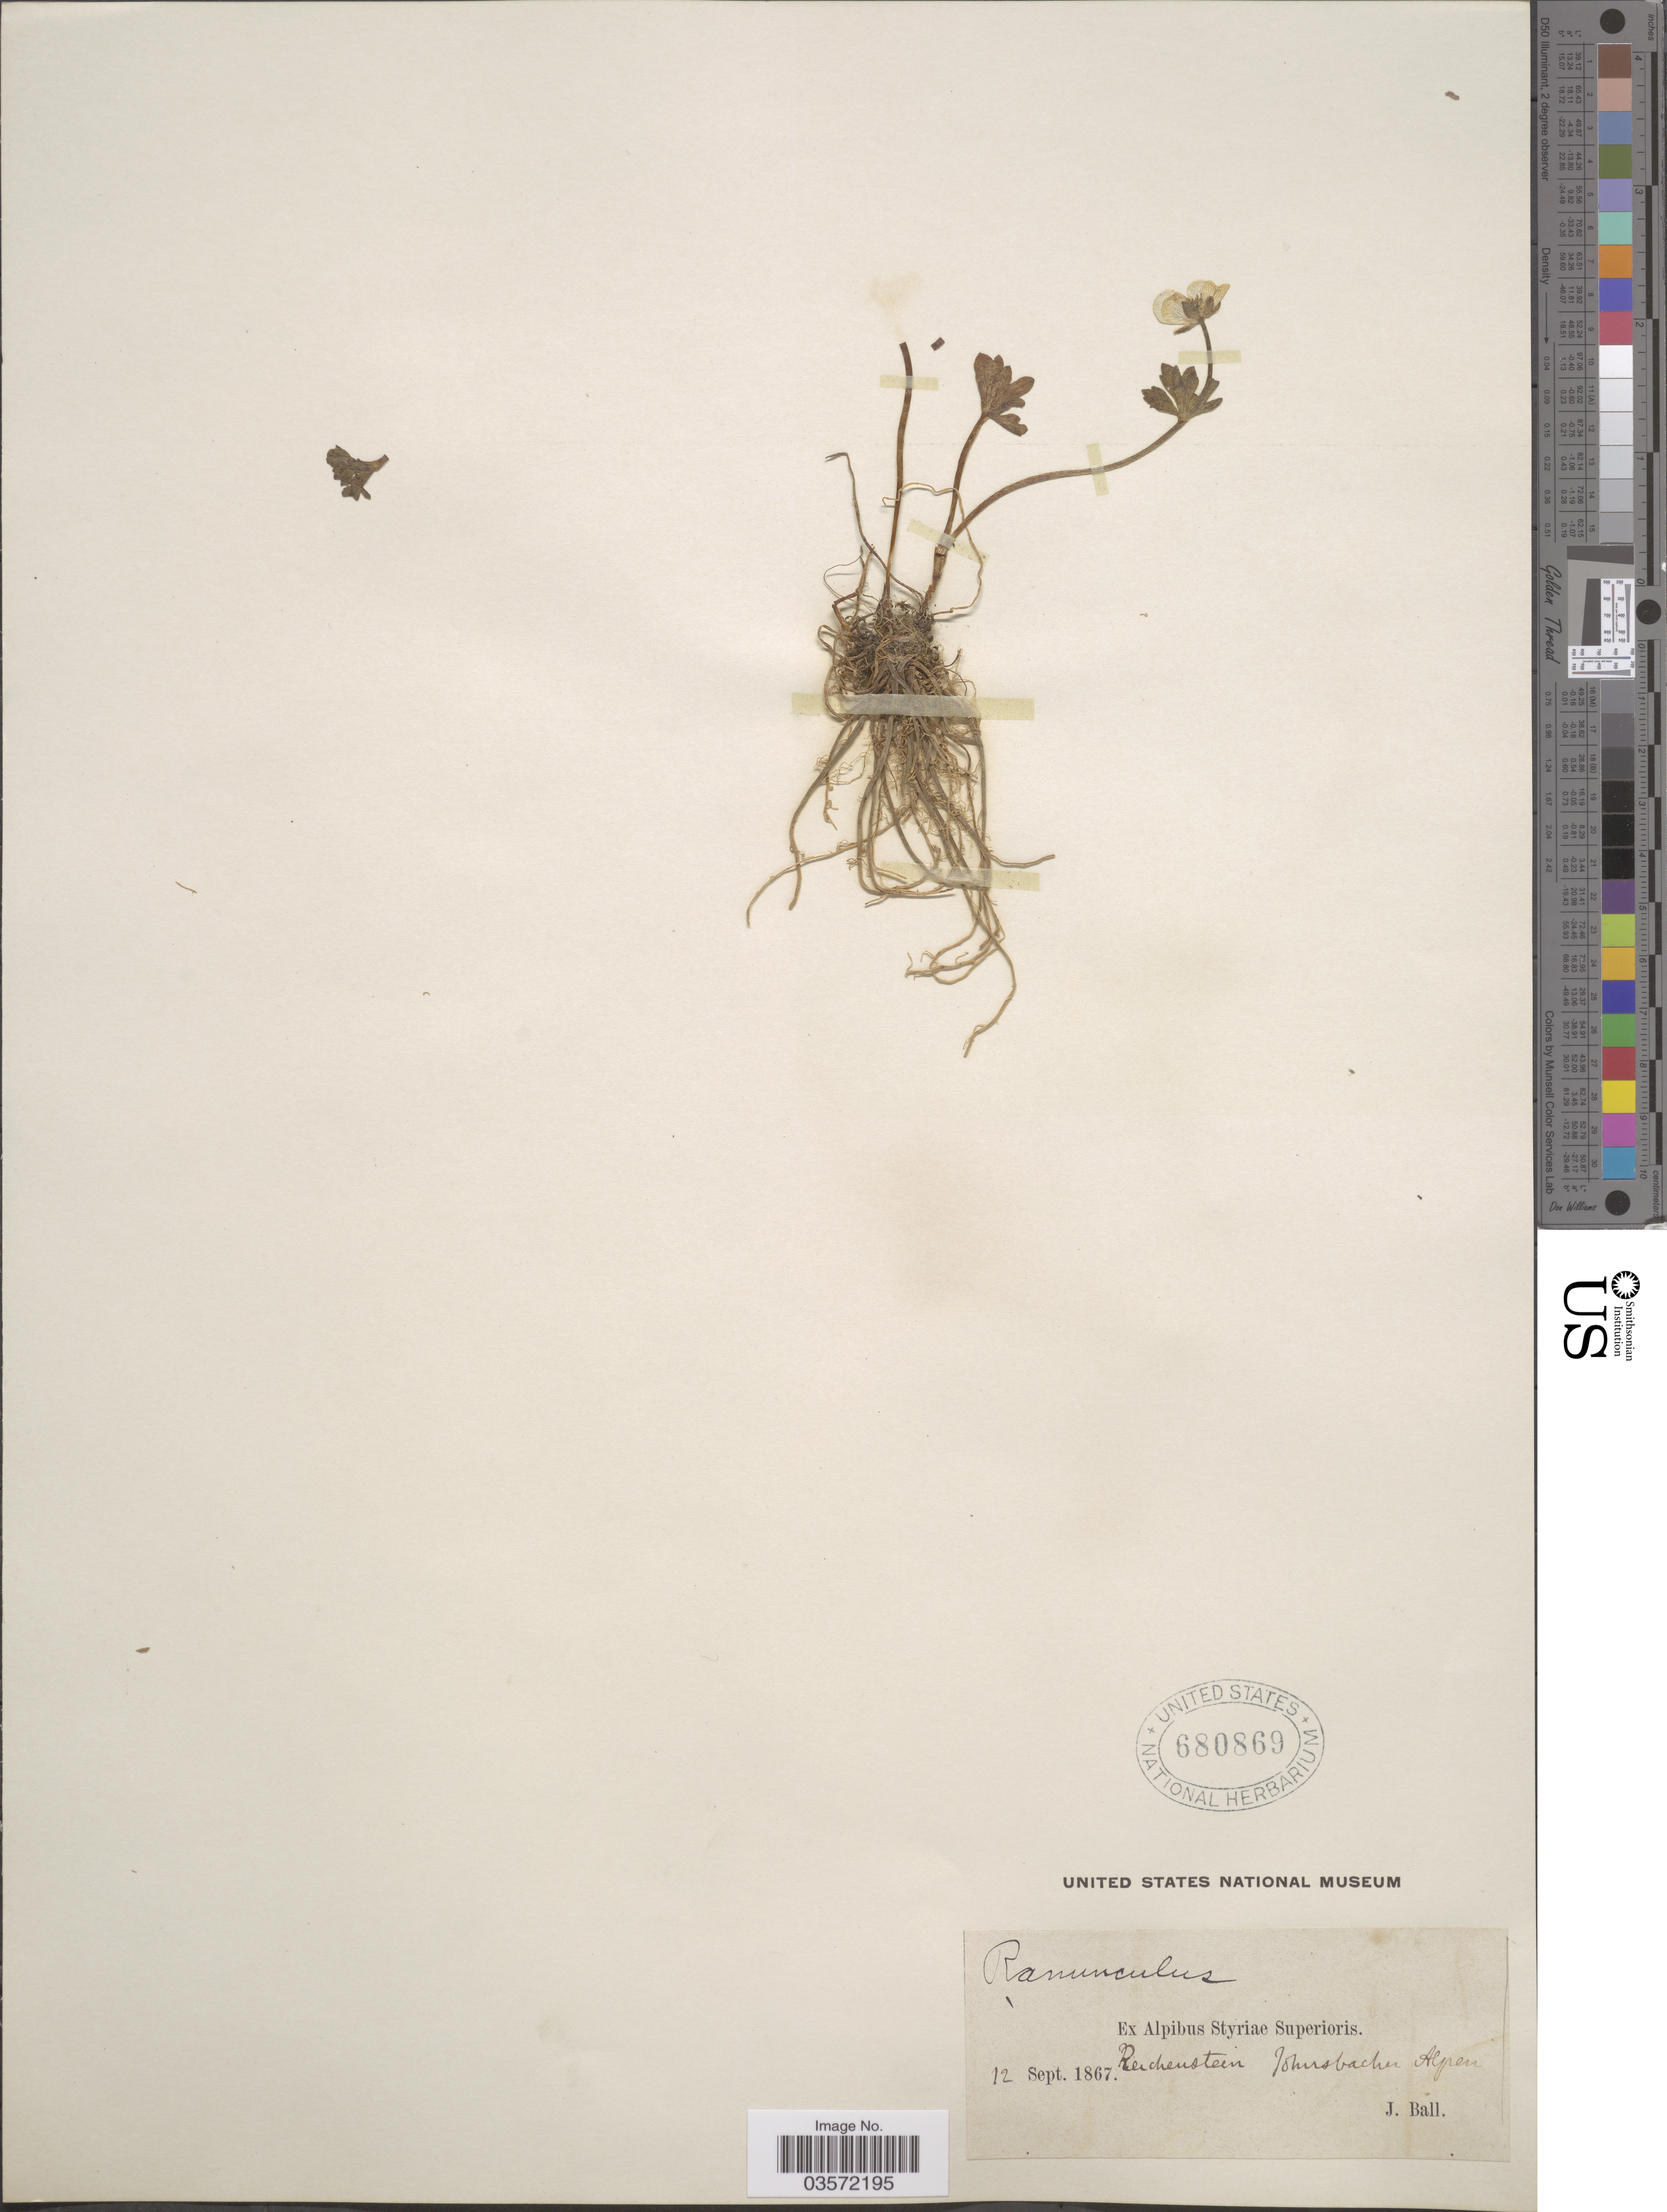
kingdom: Plantae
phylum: Tracheophyta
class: Magnoliopsida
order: Ranunculales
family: Ranunculaceae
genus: Ranunculus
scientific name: Ranunculus sp.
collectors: J. Ball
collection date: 1867-09-12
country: Austria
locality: Ex Alpibus Styriae Superioris. Reichenstein Johnsbacher Alpen.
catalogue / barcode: US 680869